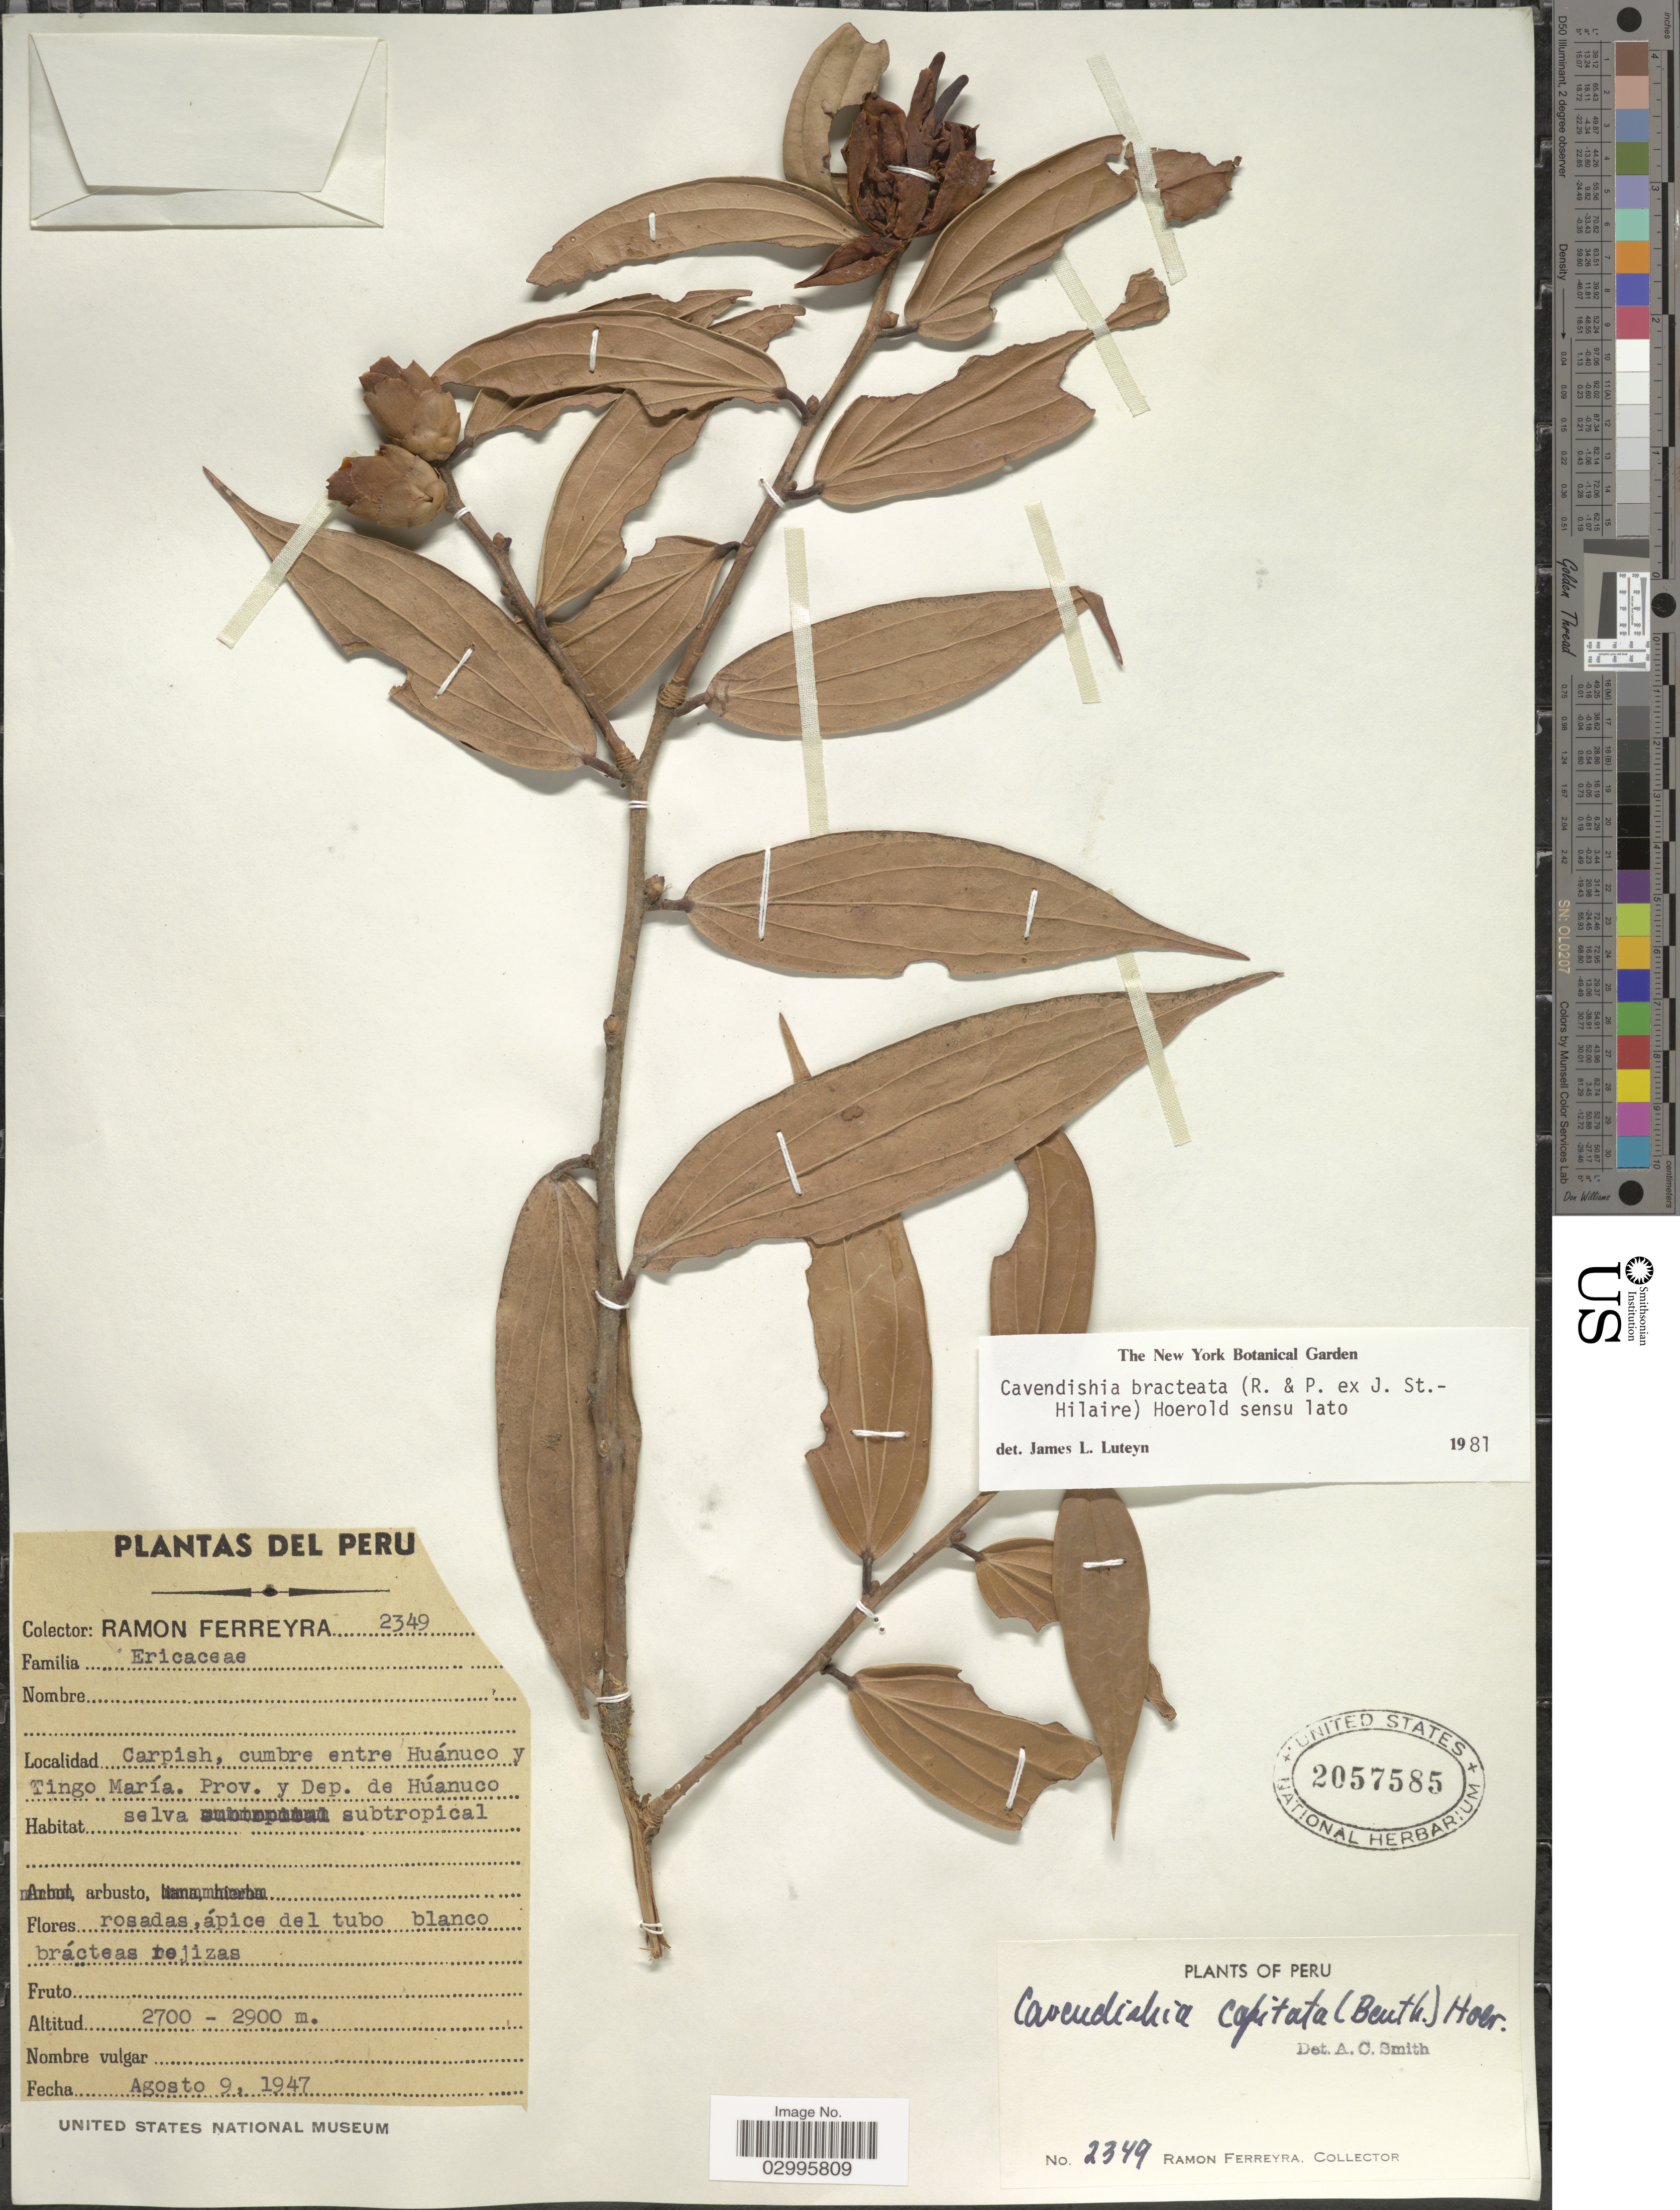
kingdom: Plantae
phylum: Tracheophyta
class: Magnoliopsida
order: Ericales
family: Ericaceae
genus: Cavendishia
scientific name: Cavendishia bracteata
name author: (Ruiz & Pav. ex J. St.-Hil.) Hoerold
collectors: R. A. Ferreyra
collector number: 2349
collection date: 1947-08-09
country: Peru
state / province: Huánuco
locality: Carpish, cumbre entre Huánuco y Tingo María. Prov. y Dep. de Huánuco.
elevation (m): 2700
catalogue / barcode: US 2057585